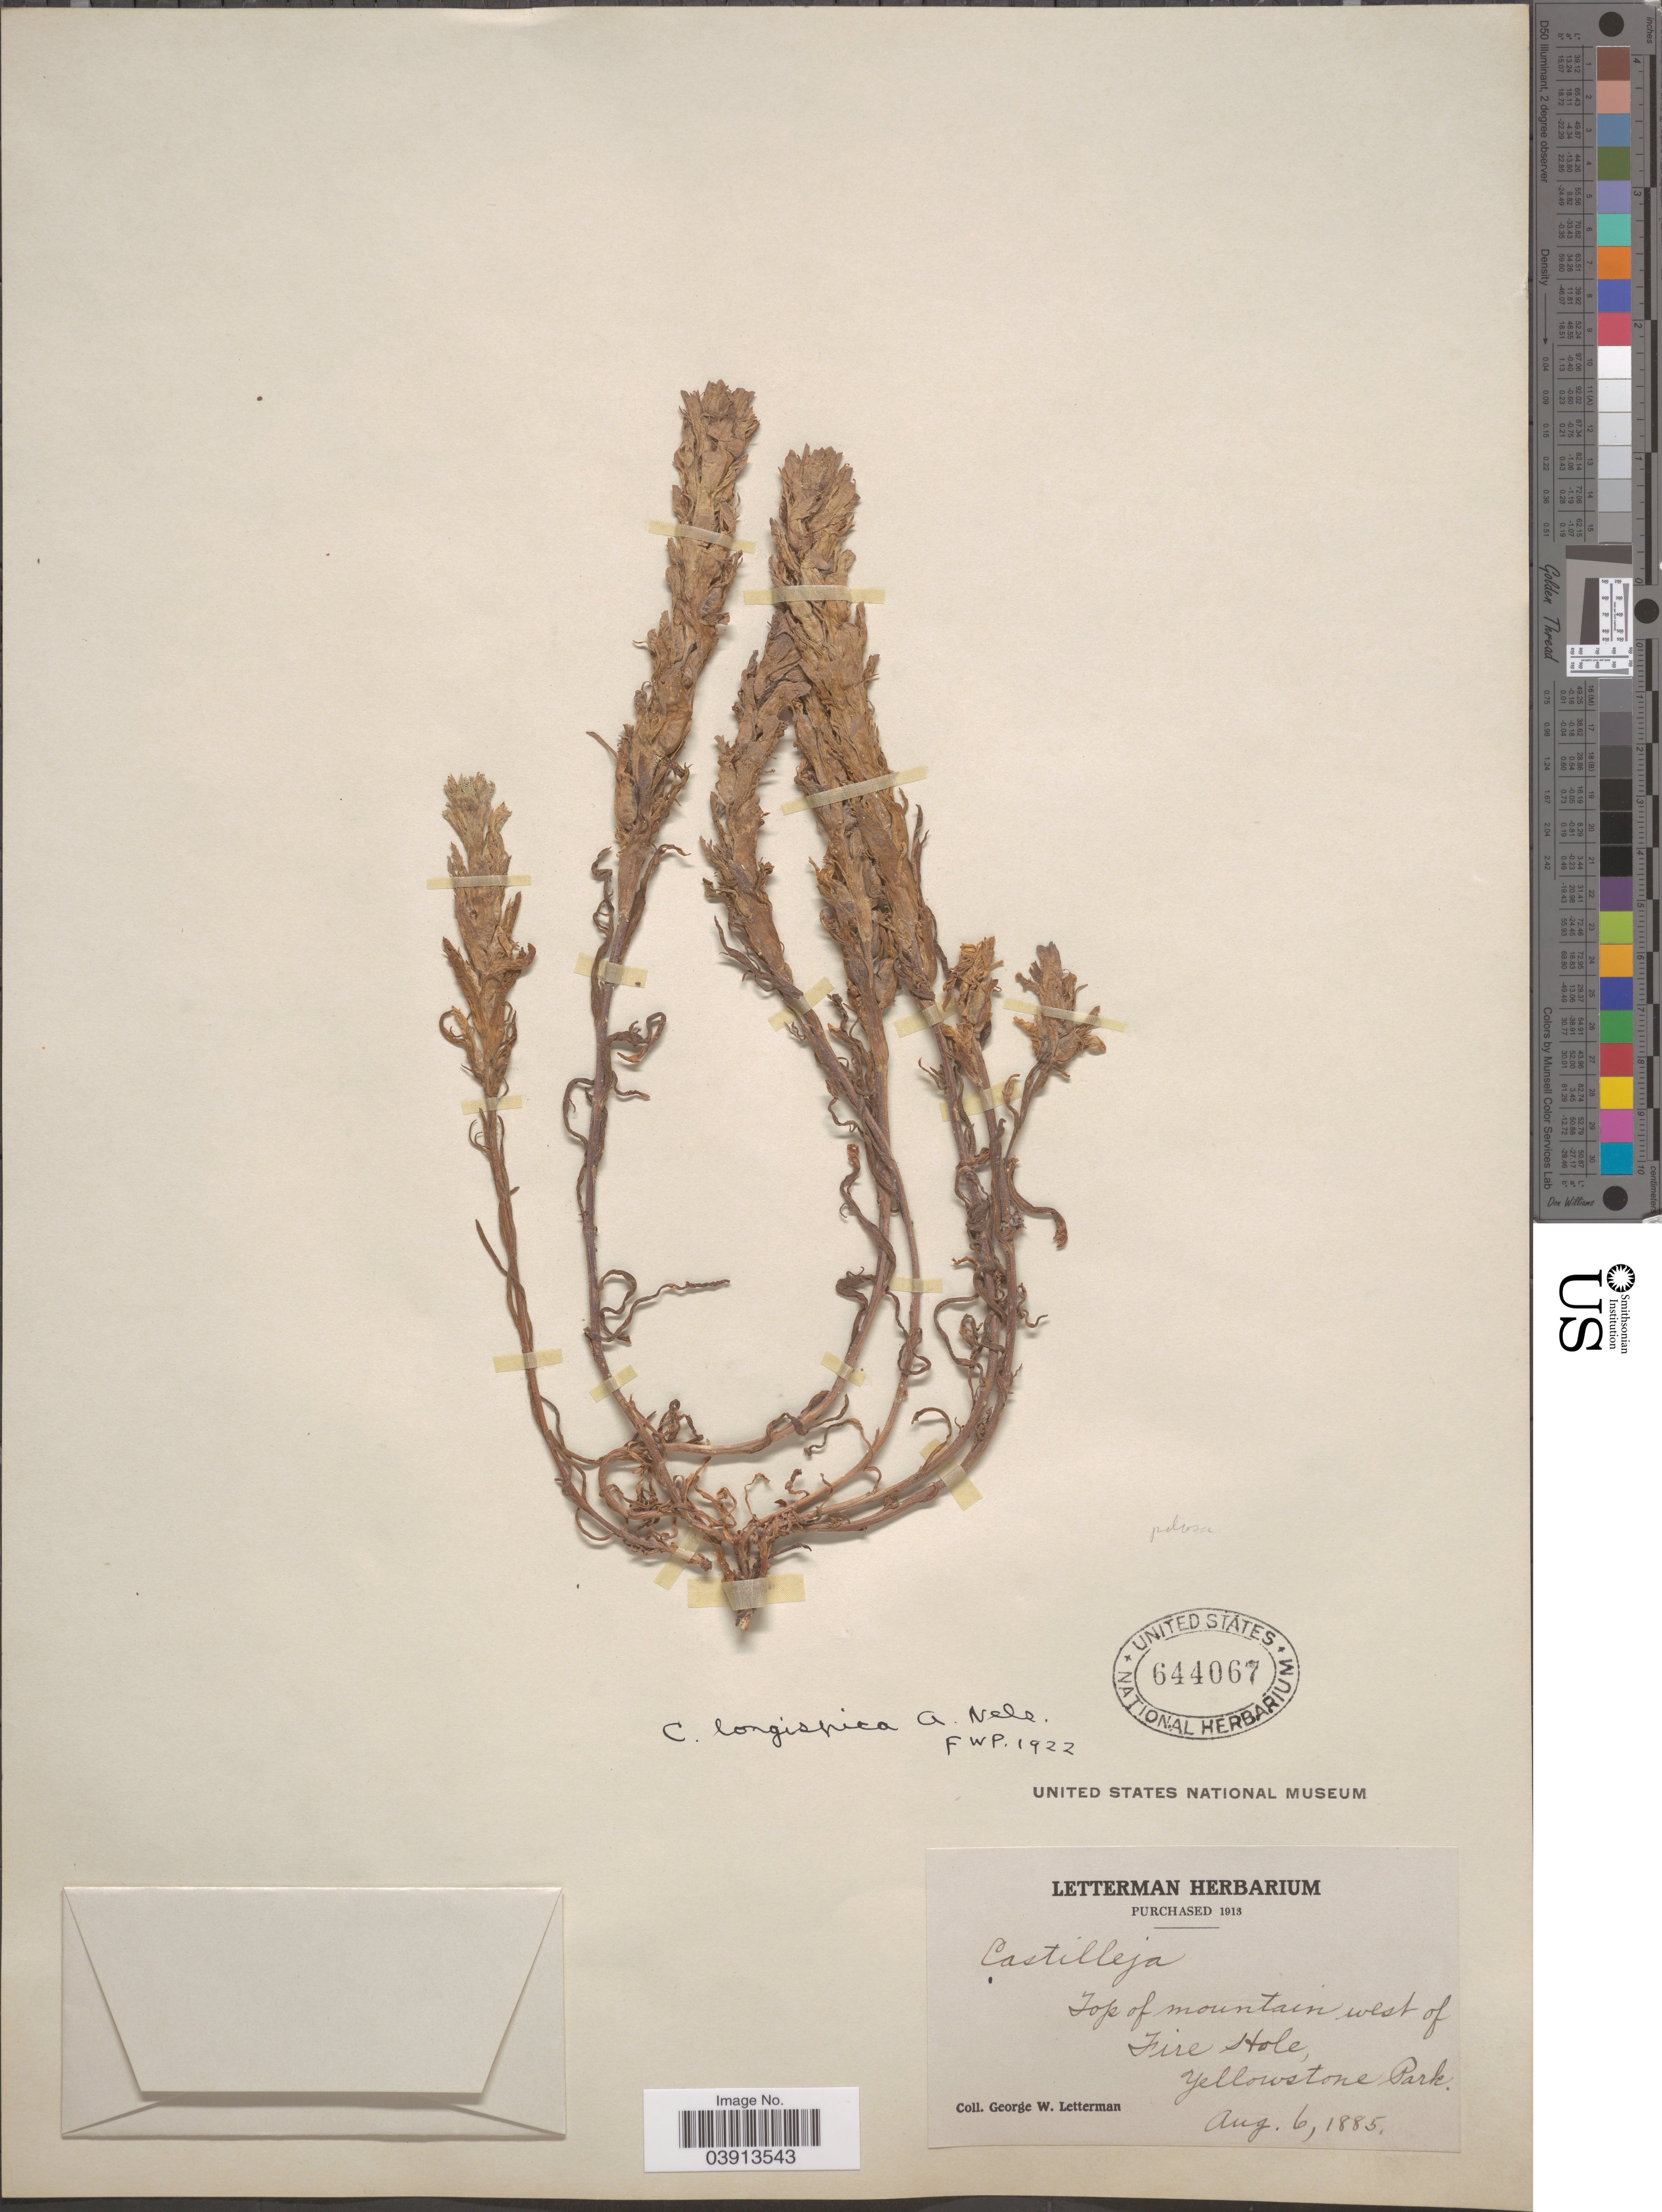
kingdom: Plantae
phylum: Tracheophyta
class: Magnoliopsida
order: Lamiales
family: Orobanchaceae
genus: Castilleja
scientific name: Castilleja pilosa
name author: (S. Watson) Rydb.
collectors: G. W. Letterman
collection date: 1885-08-06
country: United States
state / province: Wyoming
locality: Top of mountain west of Fire Hole, Yellowstone Park.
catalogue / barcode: US 644067